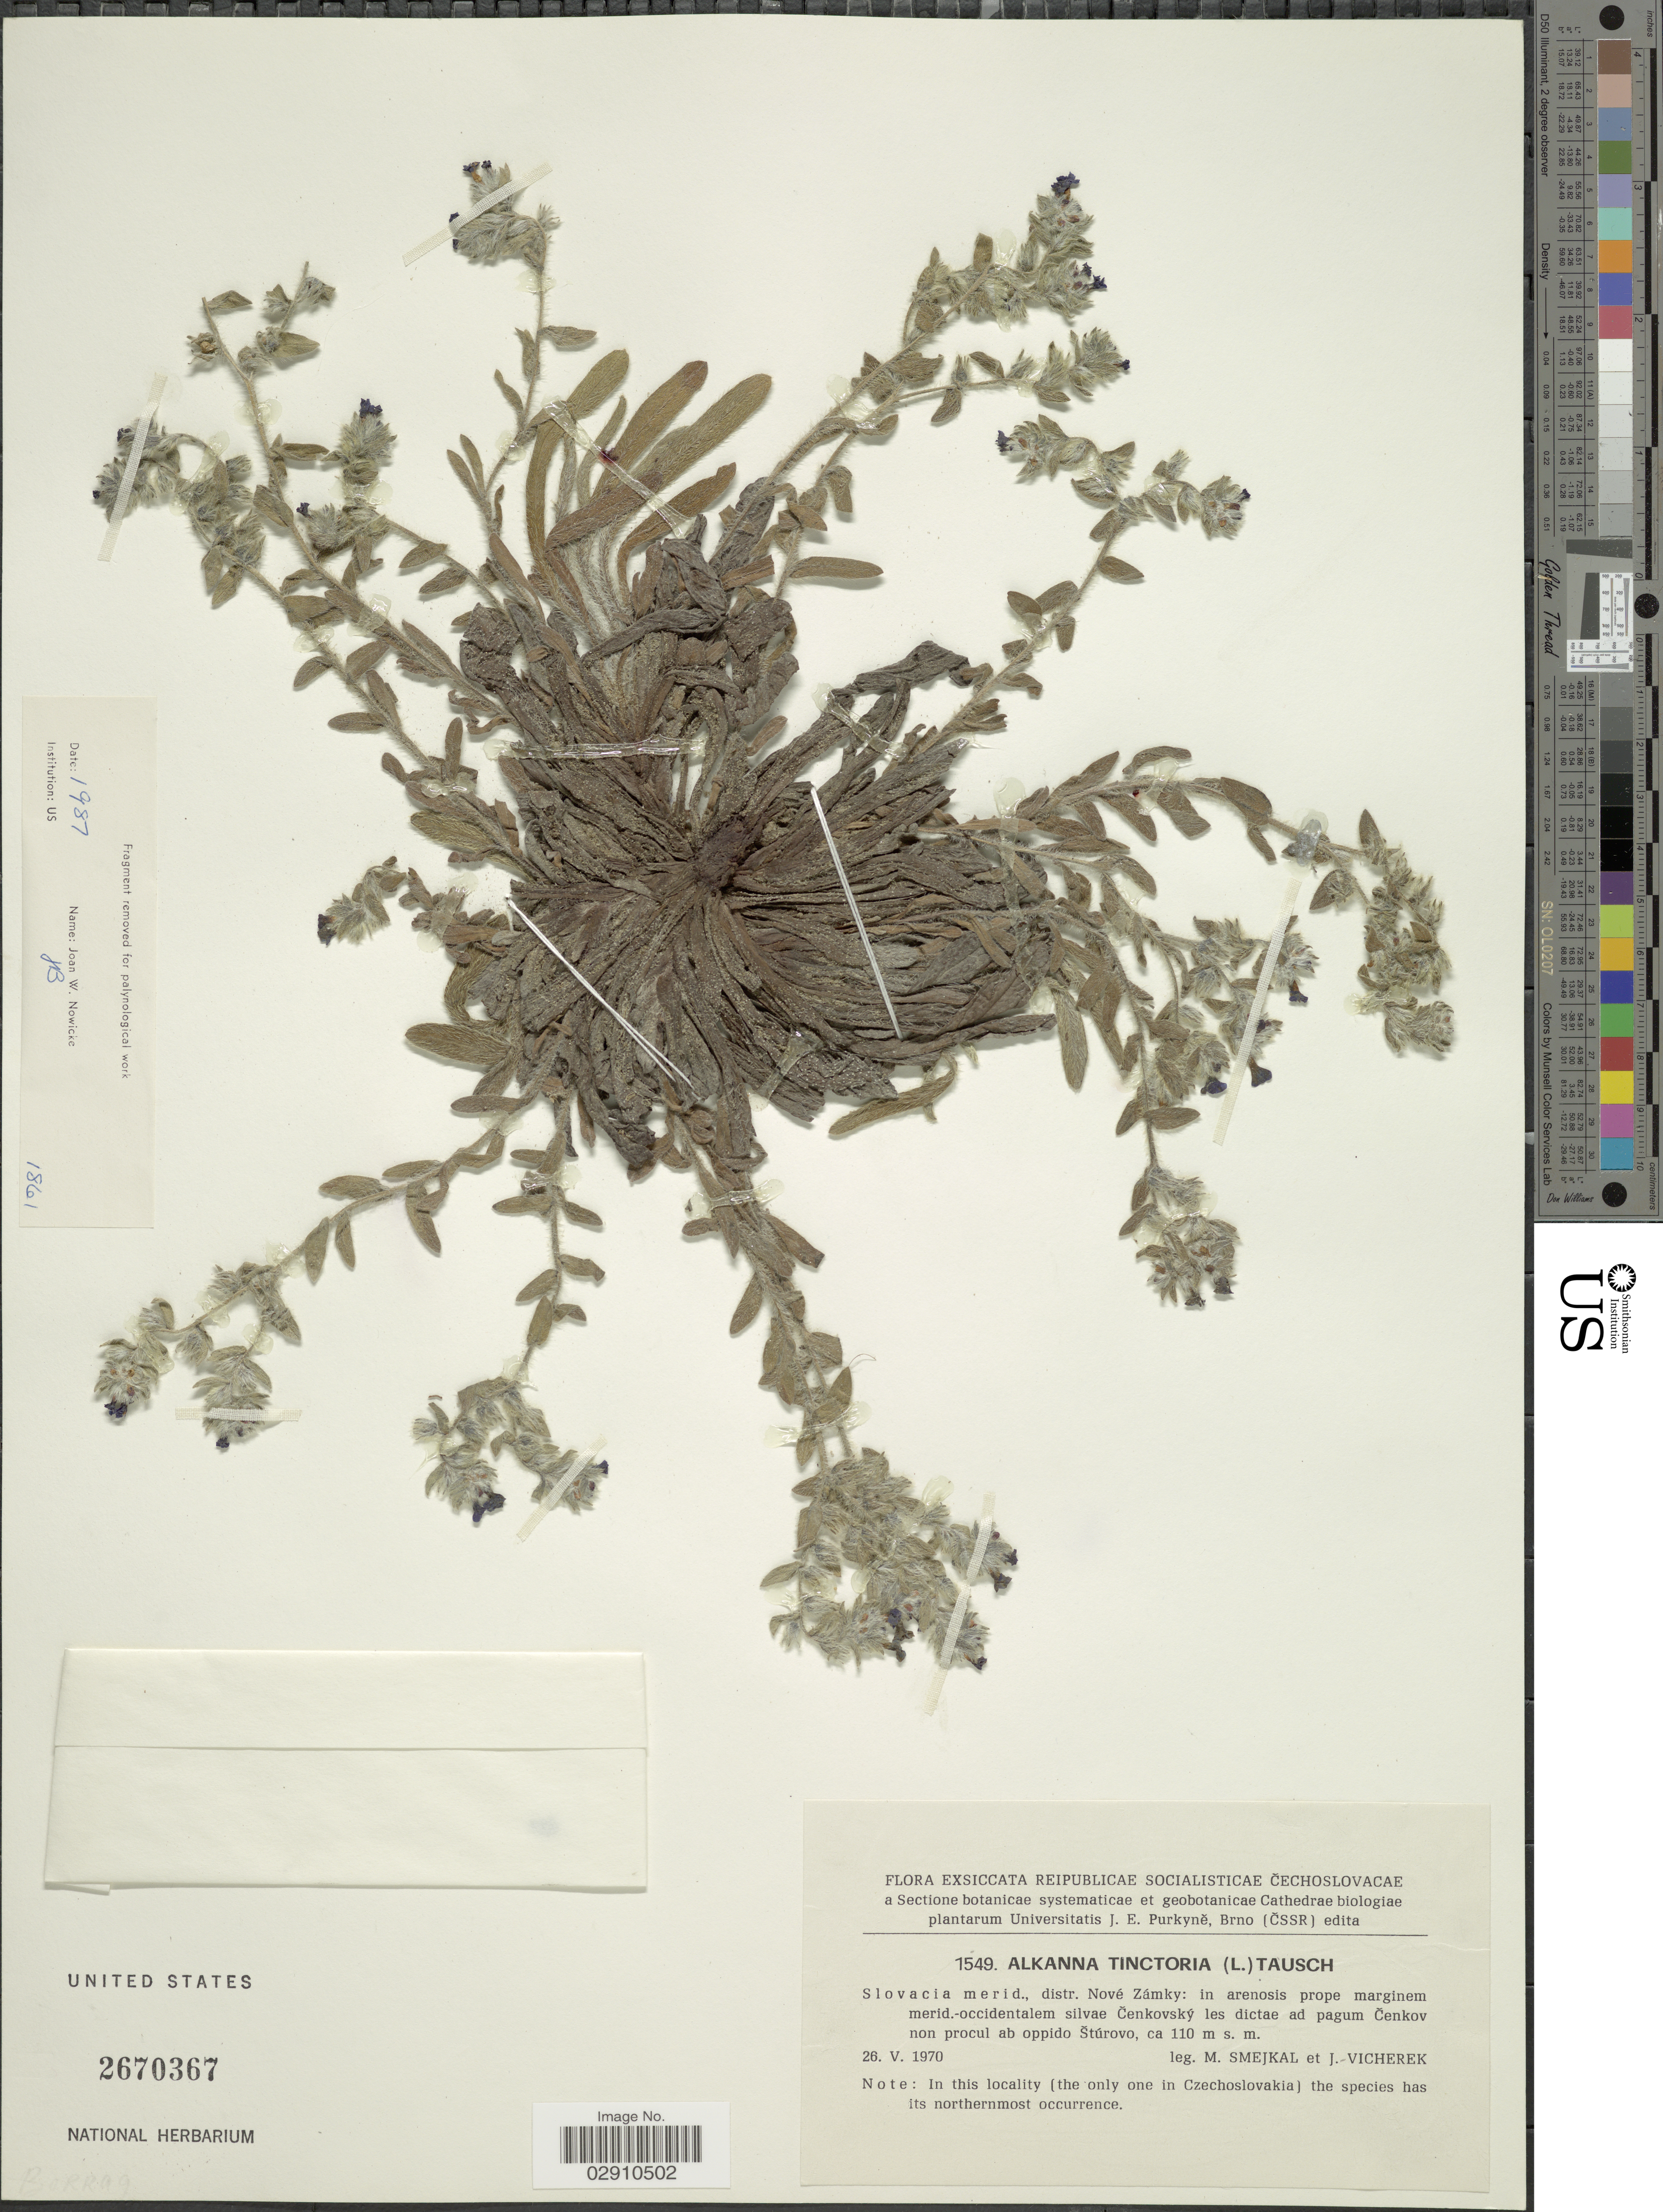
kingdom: Plantae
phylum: Tracheophyta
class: Magnoliopsida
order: Boraginales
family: Boraginaceae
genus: Alkanna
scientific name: Alkanna tinctoria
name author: (L.) Tausch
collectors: Smejkal, M. & Vicherek, J.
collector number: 1549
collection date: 1970-05-26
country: Slovakia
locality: Reipublicae Socialisticae Čechoslovacae. Slovacia merid., distr. Nové Zámky: in arenosis prope marginem merid.-occidentalem silvae Čenkovský les dictae ad pagum Čenkov non procul ab oppido Štúrovo.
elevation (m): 110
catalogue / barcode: US 2670367